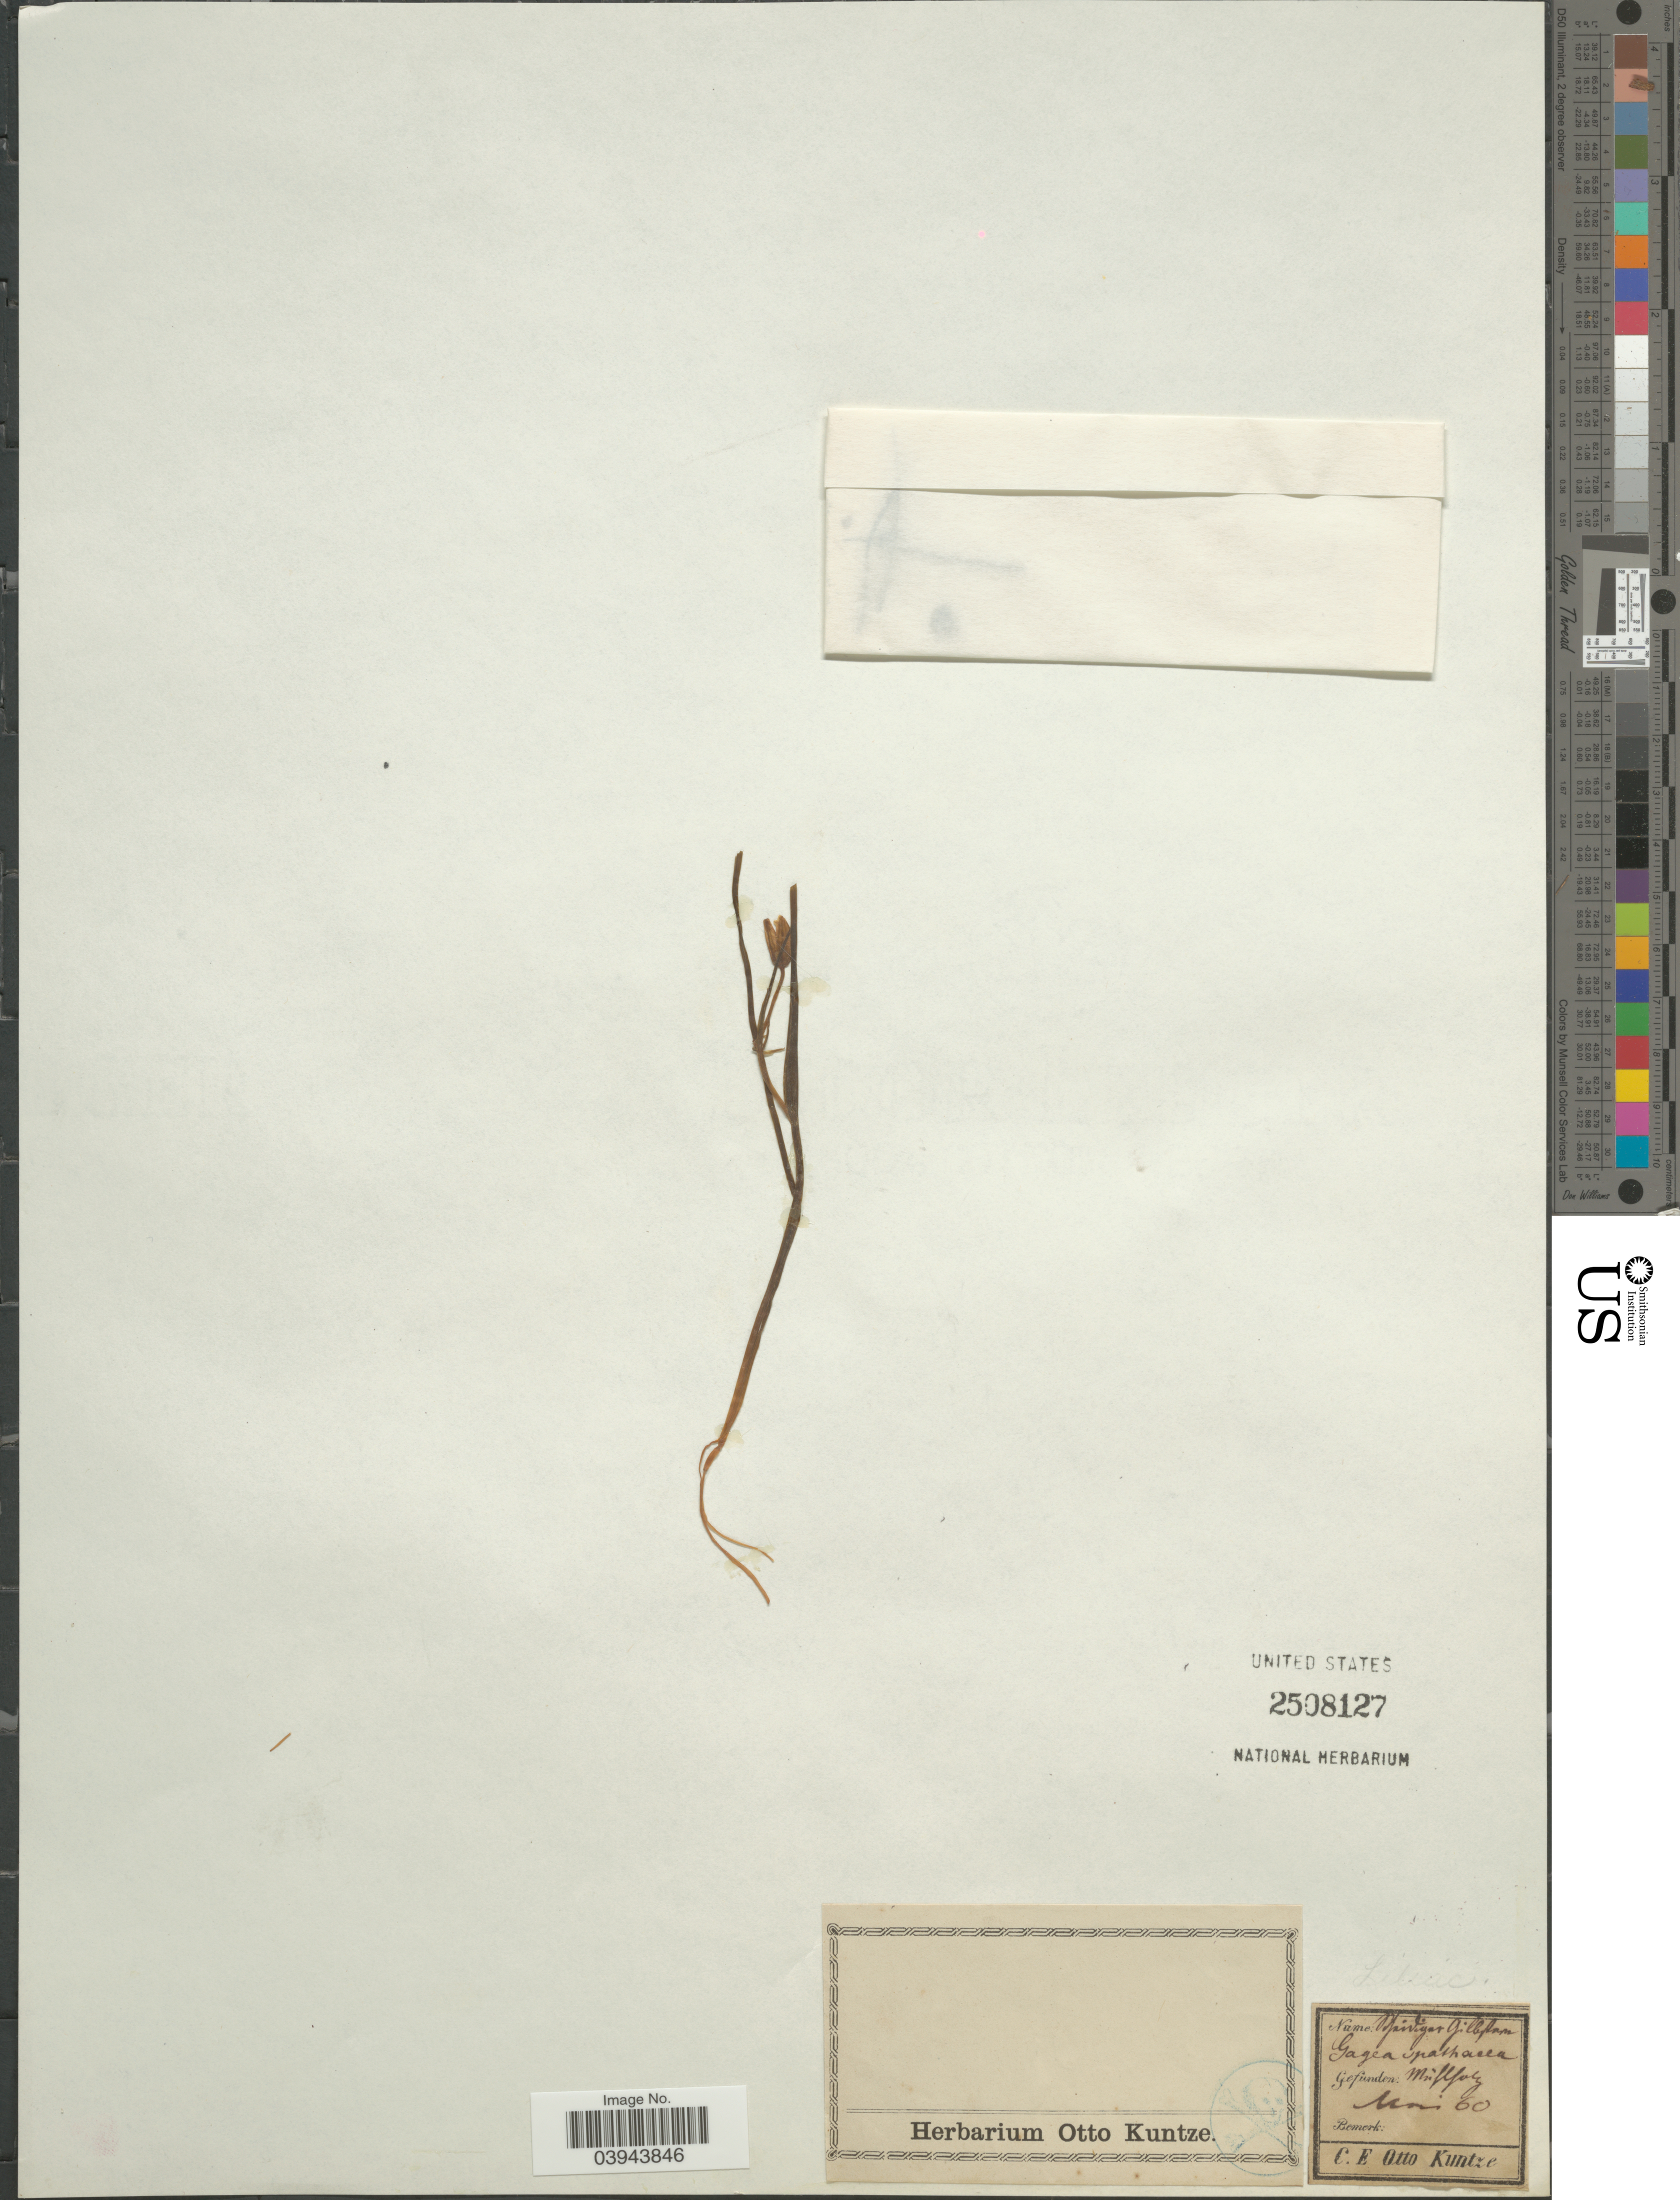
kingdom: Plantae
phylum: Tracheophyta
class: Liliopsida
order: Liliales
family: Liliaceae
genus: Gagea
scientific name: Gagea spathacea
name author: Salisb.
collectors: C.E.O. Kuntze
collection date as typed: Transcribed d/m/y: /5/60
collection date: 1860-05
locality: Muppolz [interpreted].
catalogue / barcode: US 2508127